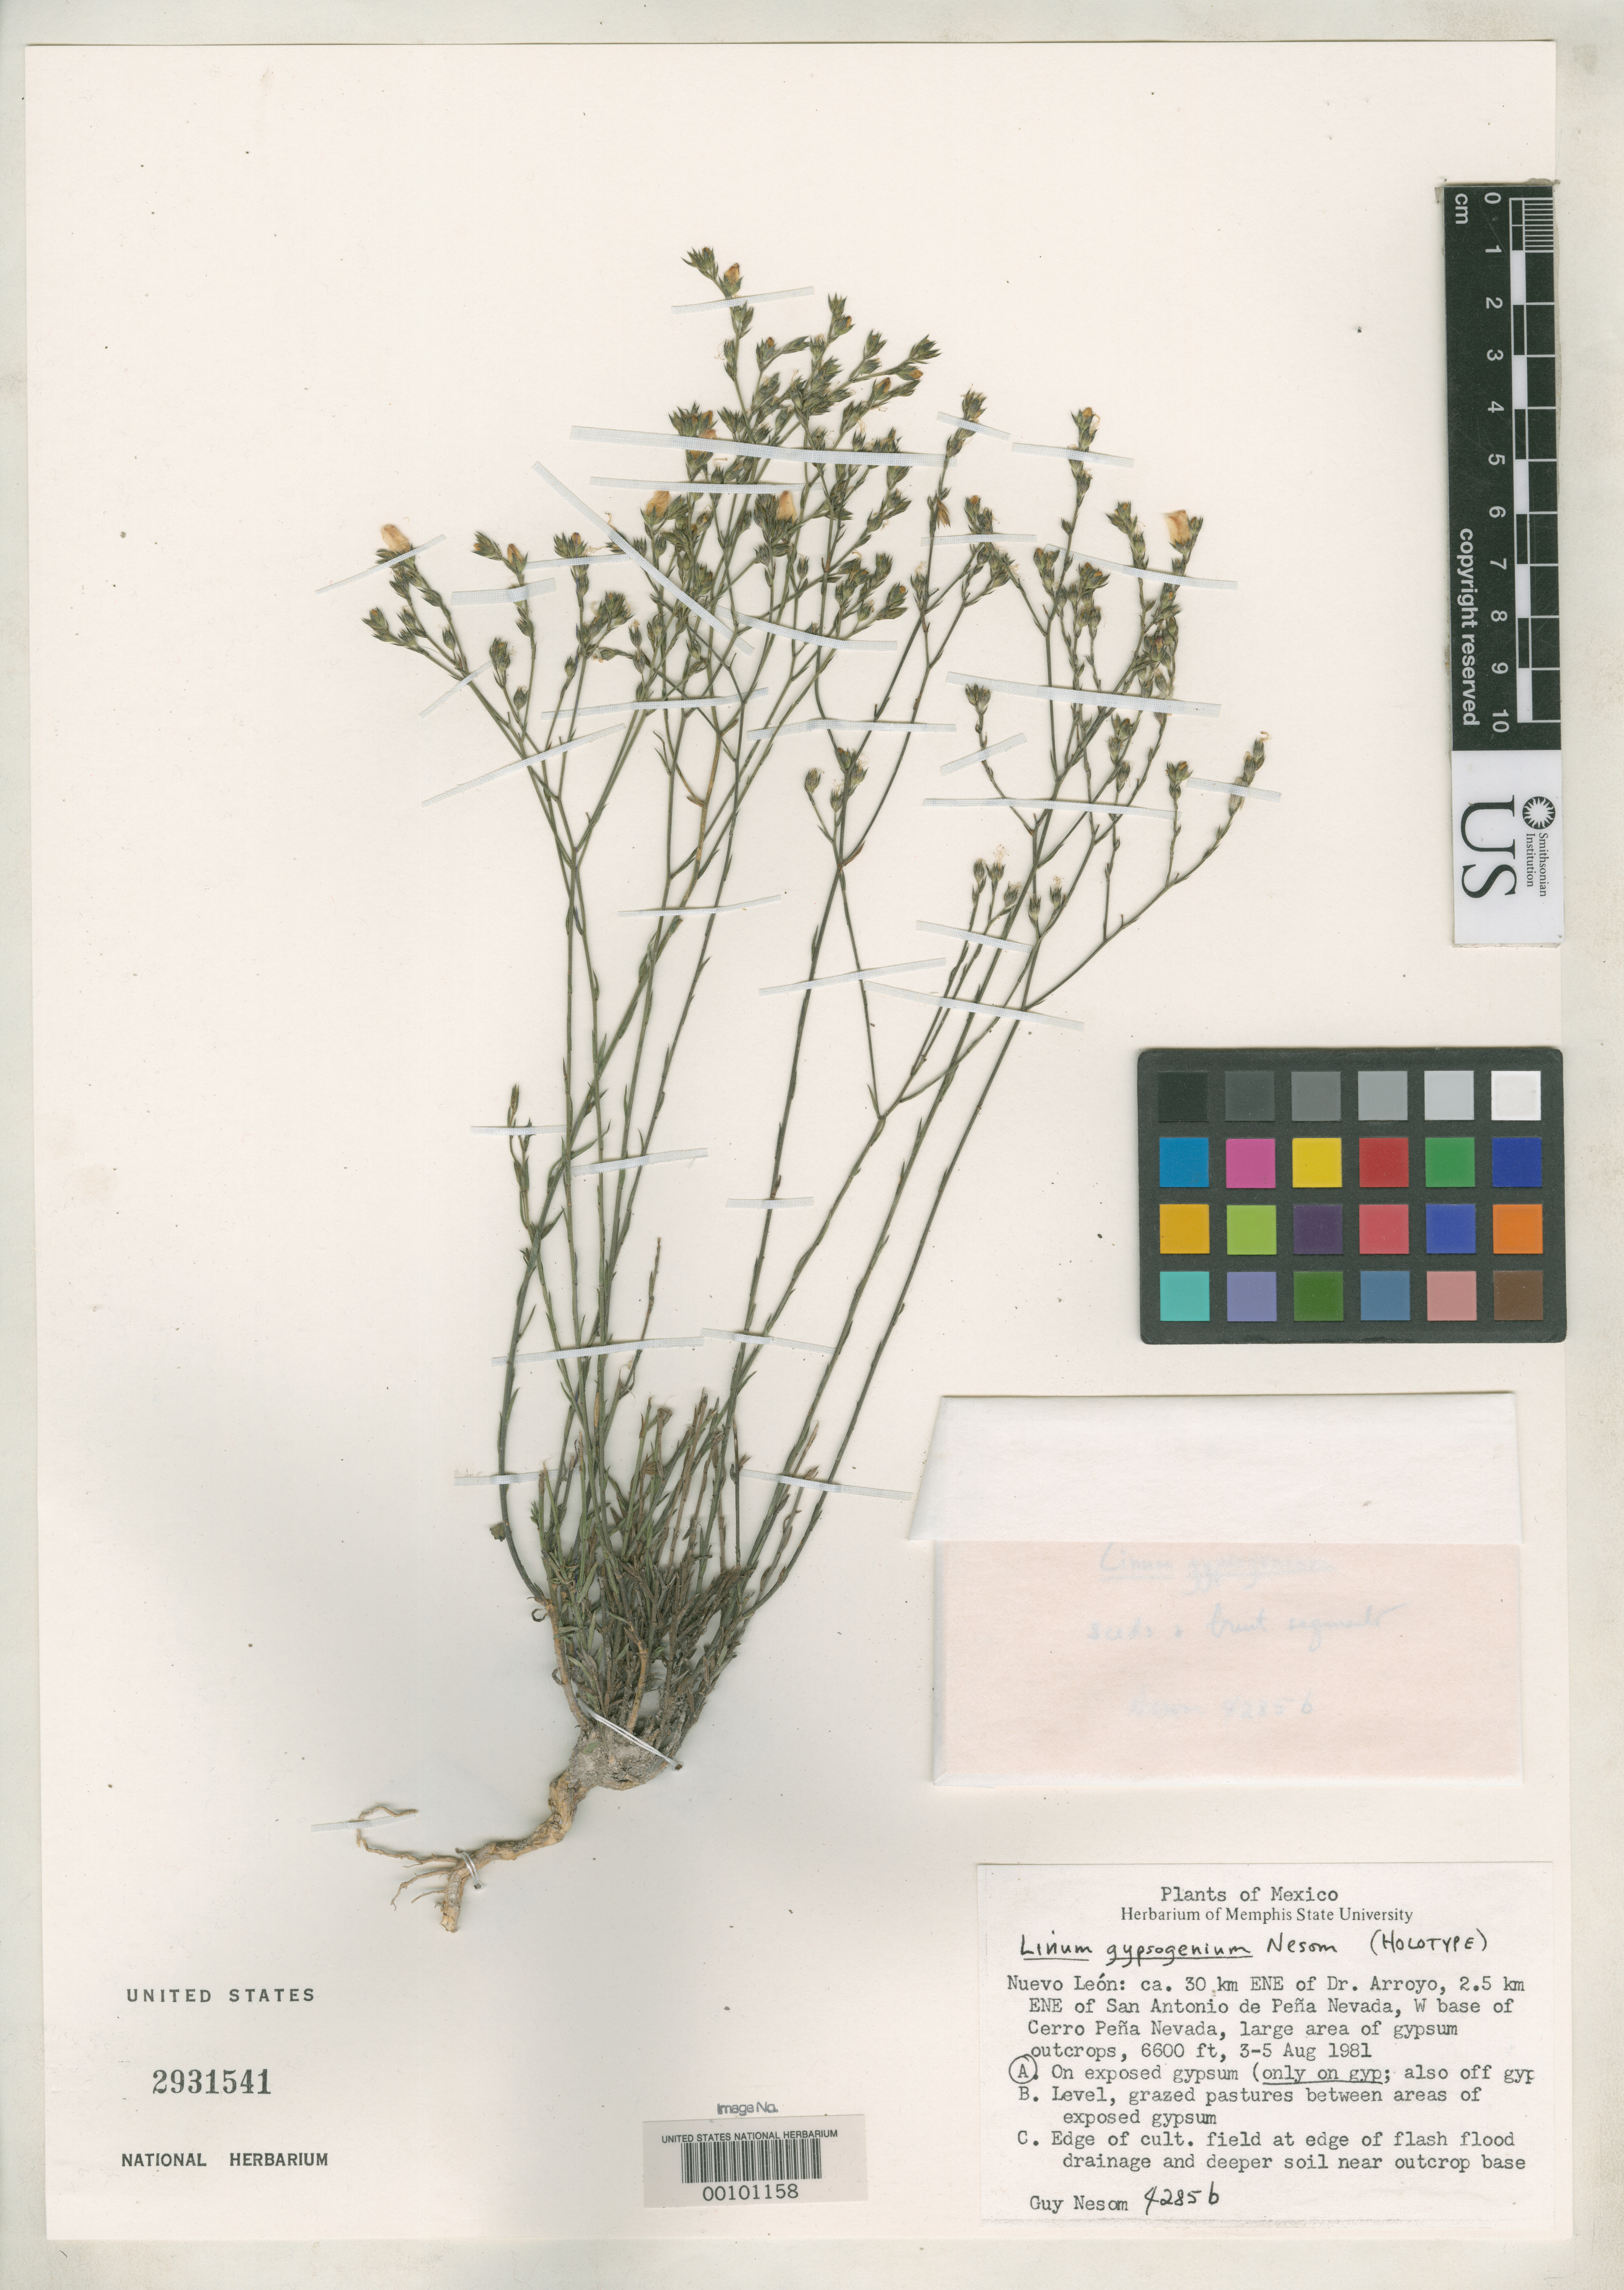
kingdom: Plantae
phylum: Tracheophyta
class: Magnoliopsida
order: Malpighiales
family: Linaceae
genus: Linum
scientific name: Linum gypsogenium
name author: G.L. Nesom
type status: Holotype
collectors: G. L. Nesom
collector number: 4285b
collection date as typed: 03 Aug 1981 to 05 Aug 1981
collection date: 1981-08-03/1981-08-05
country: Mexico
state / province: Nuevo León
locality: Ca. 30 km ENE of Dr. Arroyo, 2.5 ENE of San Antonio de Pena Nevada, W base of Cerro Pena Nevada; alt. 6600 ft.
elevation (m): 2012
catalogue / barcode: US 2931541